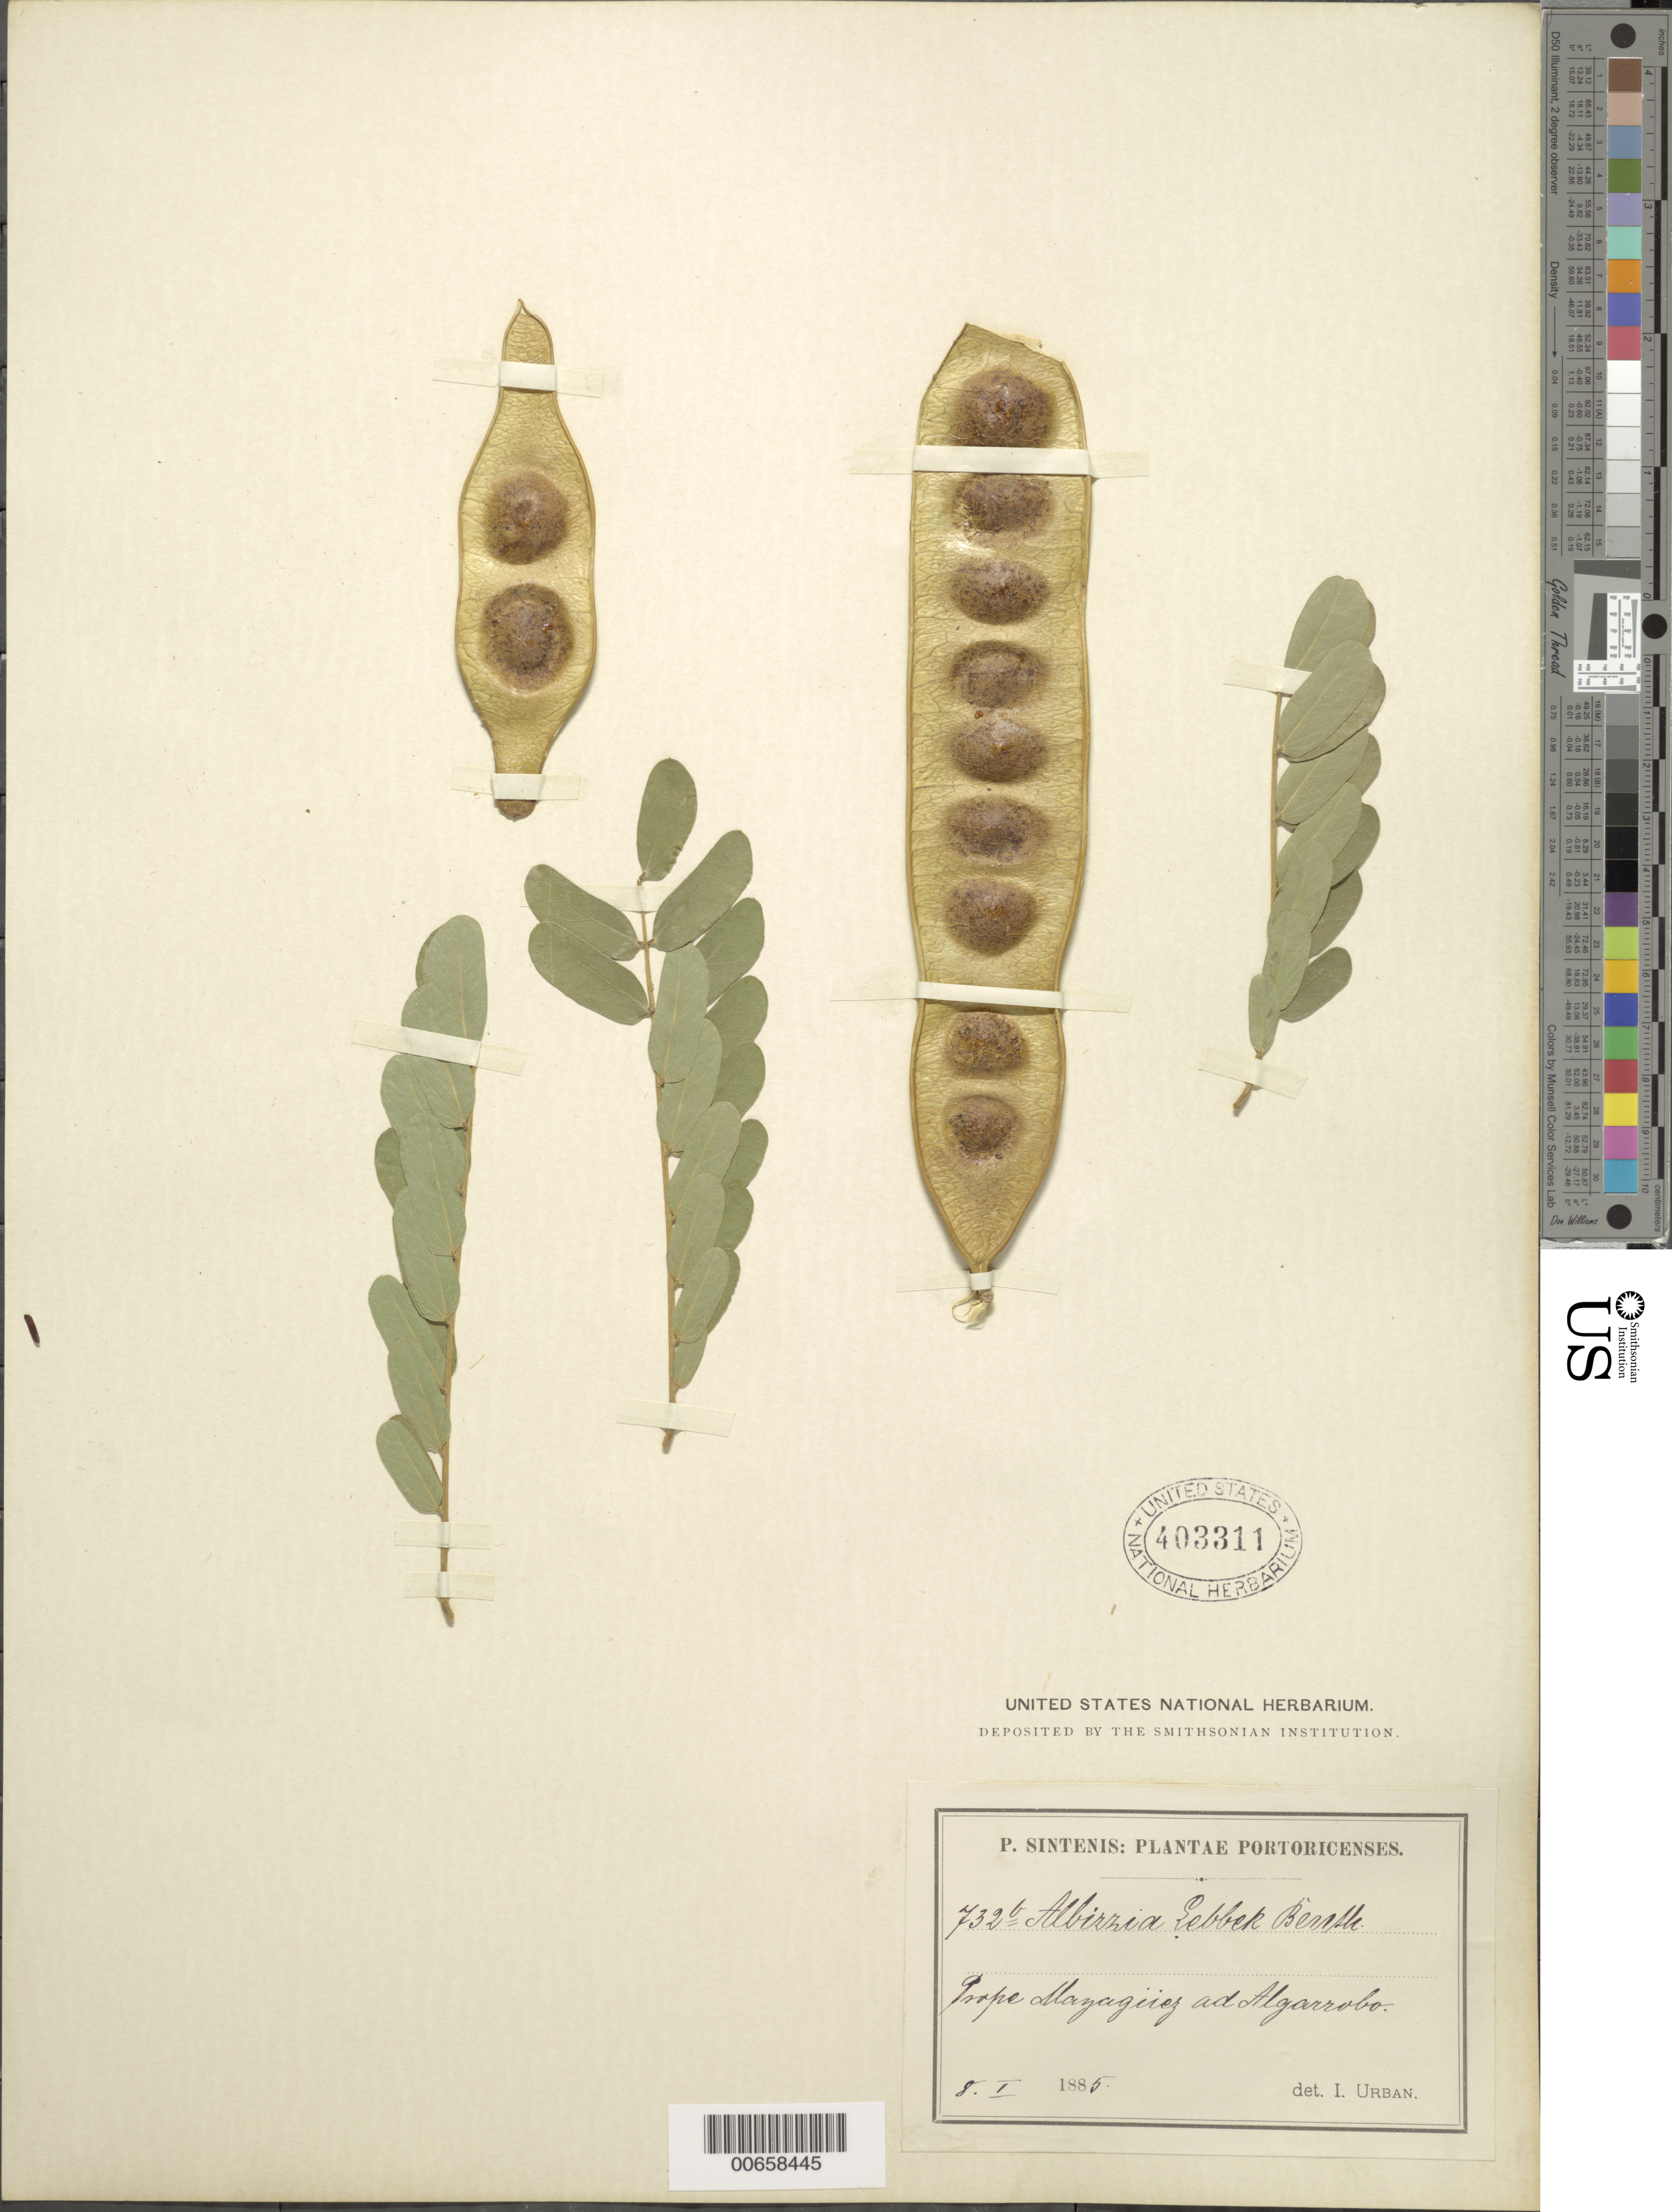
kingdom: Plantae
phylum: Tracheophyta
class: Magnoliopsida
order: Fabales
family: Fabaceae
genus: Albizia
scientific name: Albizia lebbeck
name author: (L.) Benth.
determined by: Urban, Ignatz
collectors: P. Sintenis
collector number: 732b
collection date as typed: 08 Jan 1885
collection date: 1885-01-08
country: Puerto Rico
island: Greater Antilles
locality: Prope Mayaguez ad Algarrobo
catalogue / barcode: US 403311